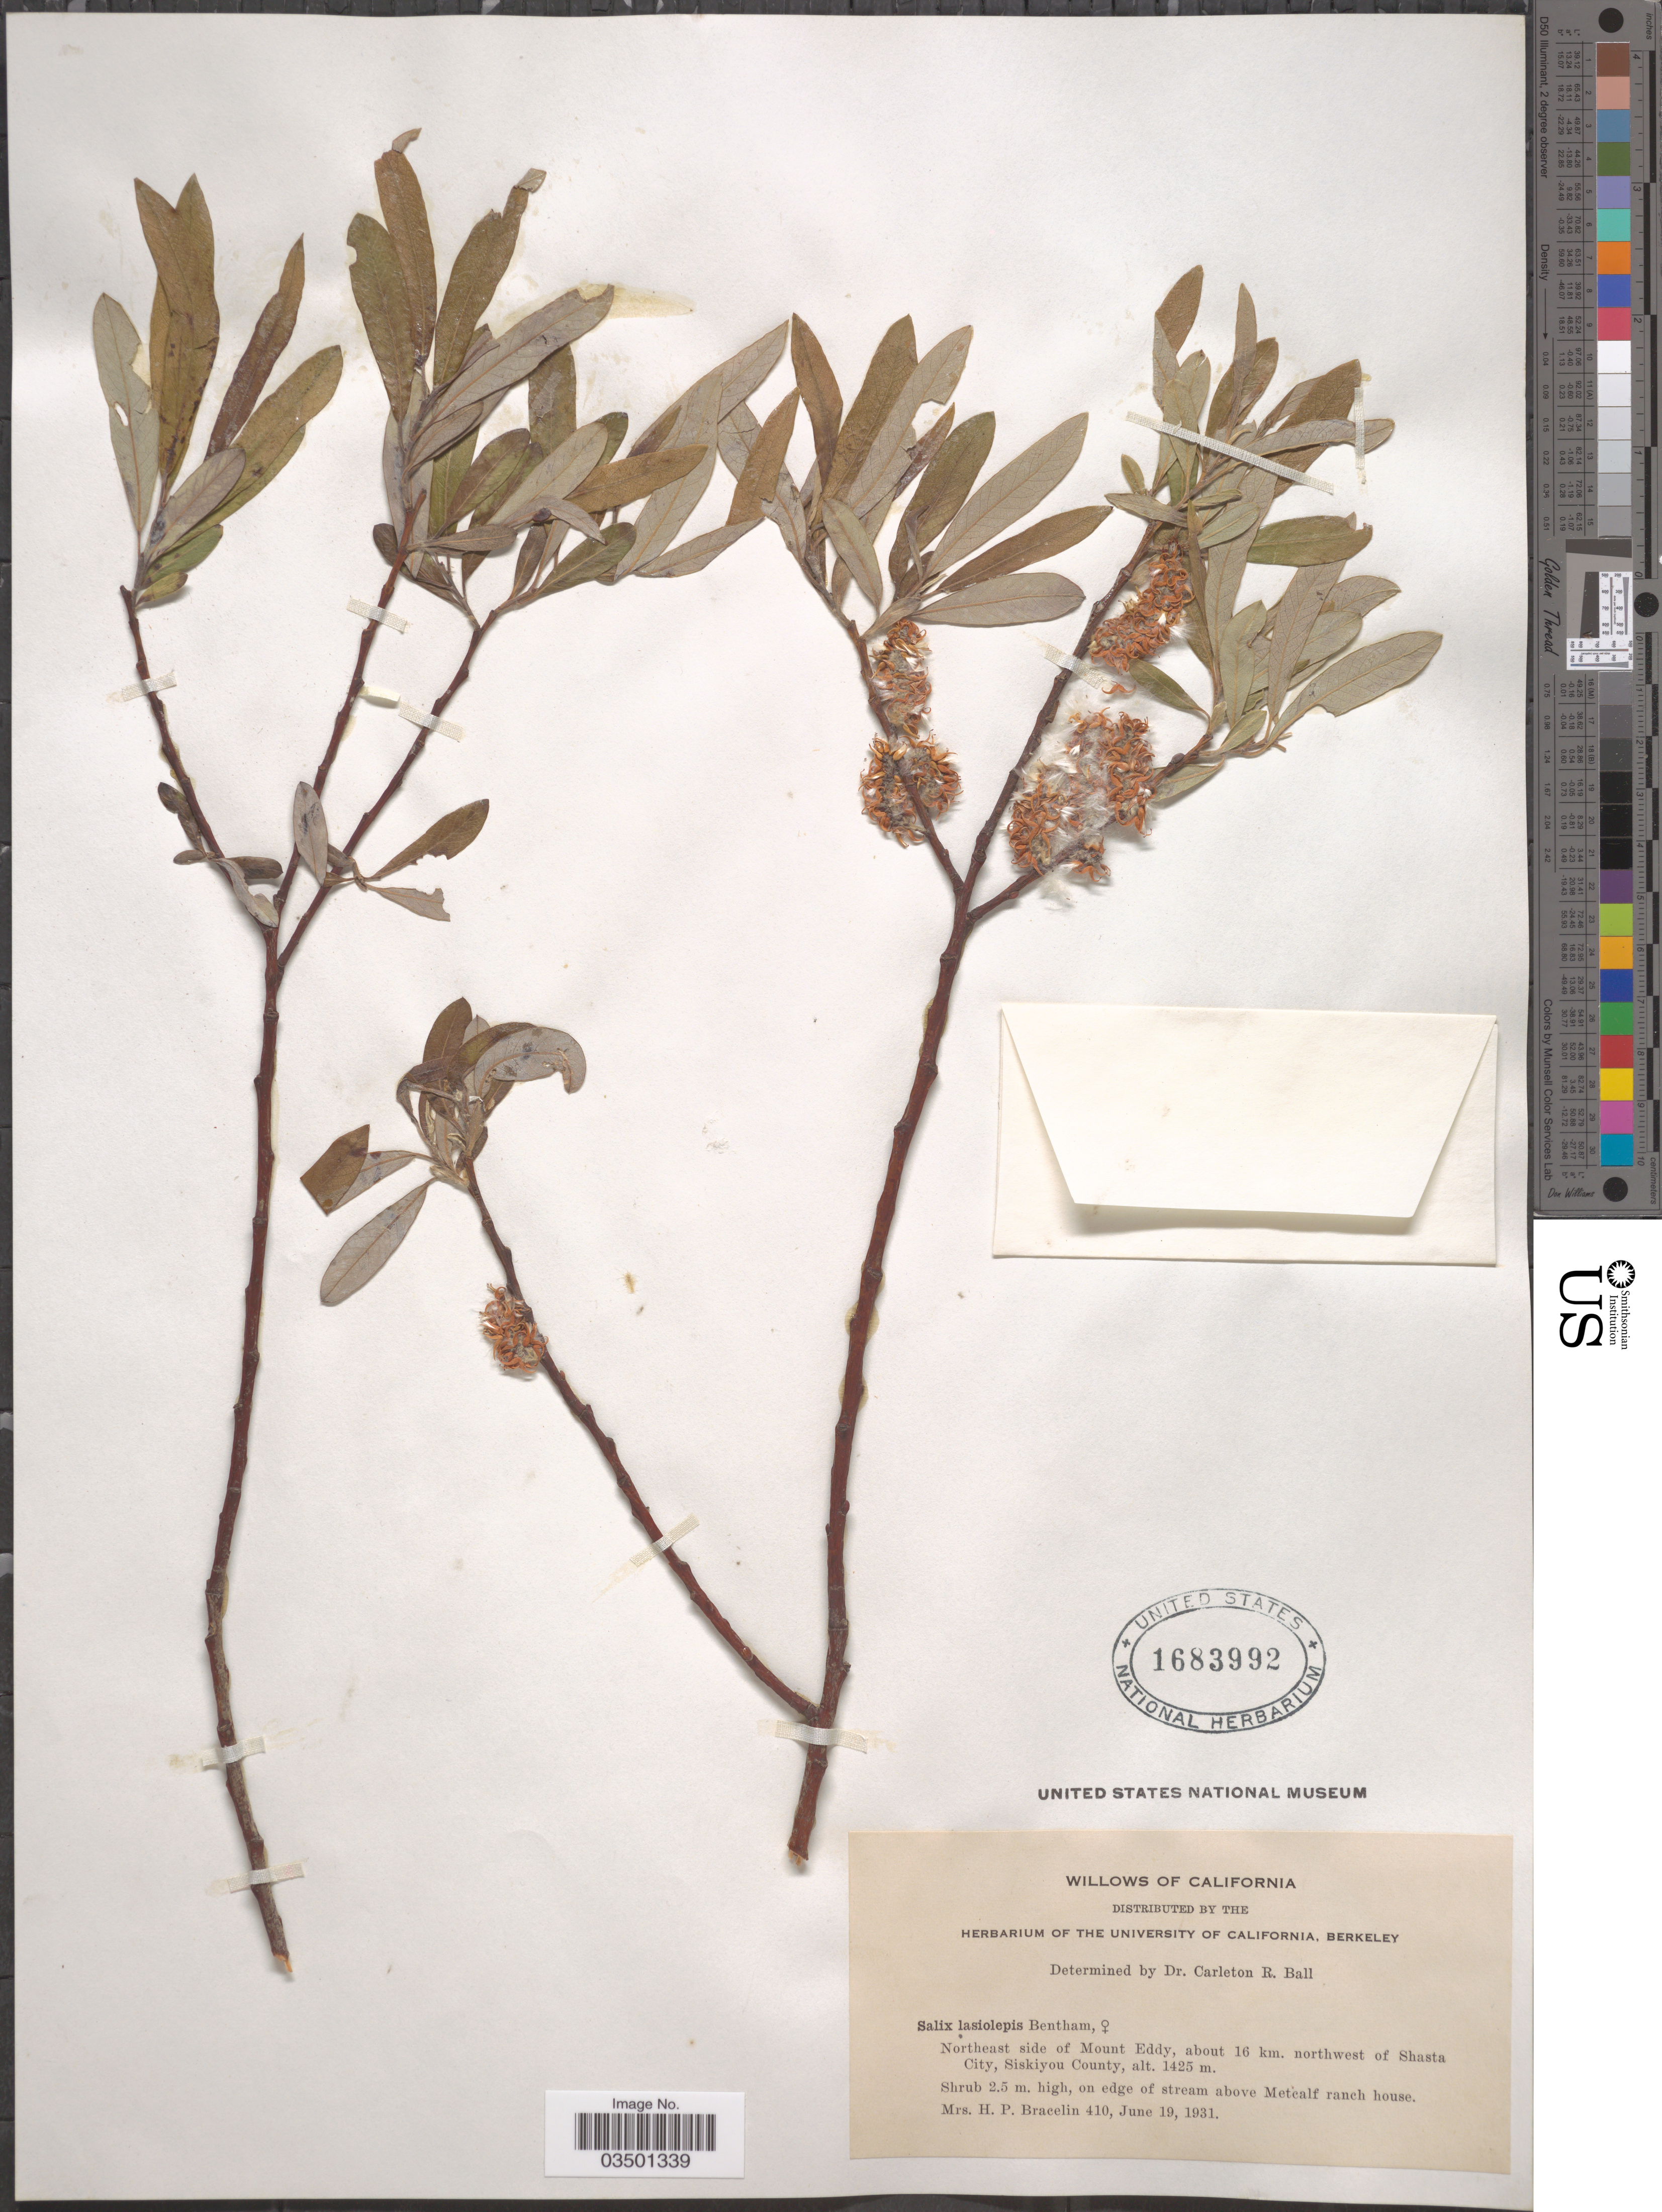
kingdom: Plantae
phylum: Tracheophyta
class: Magnoliopsida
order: Malpighiales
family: Salicaceae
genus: Salix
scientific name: Salix lasiolepis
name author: Benth.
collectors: H. Bracelin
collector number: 410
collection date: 1931-06-19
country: United States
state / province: California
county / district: Siskiyou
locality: Northeast side of Mount Eddy, about 16 km. northwest of Shasta City, Siskiyou County. Stream above Metcalf ranch house.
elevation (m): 1425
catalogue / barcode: US 1683992